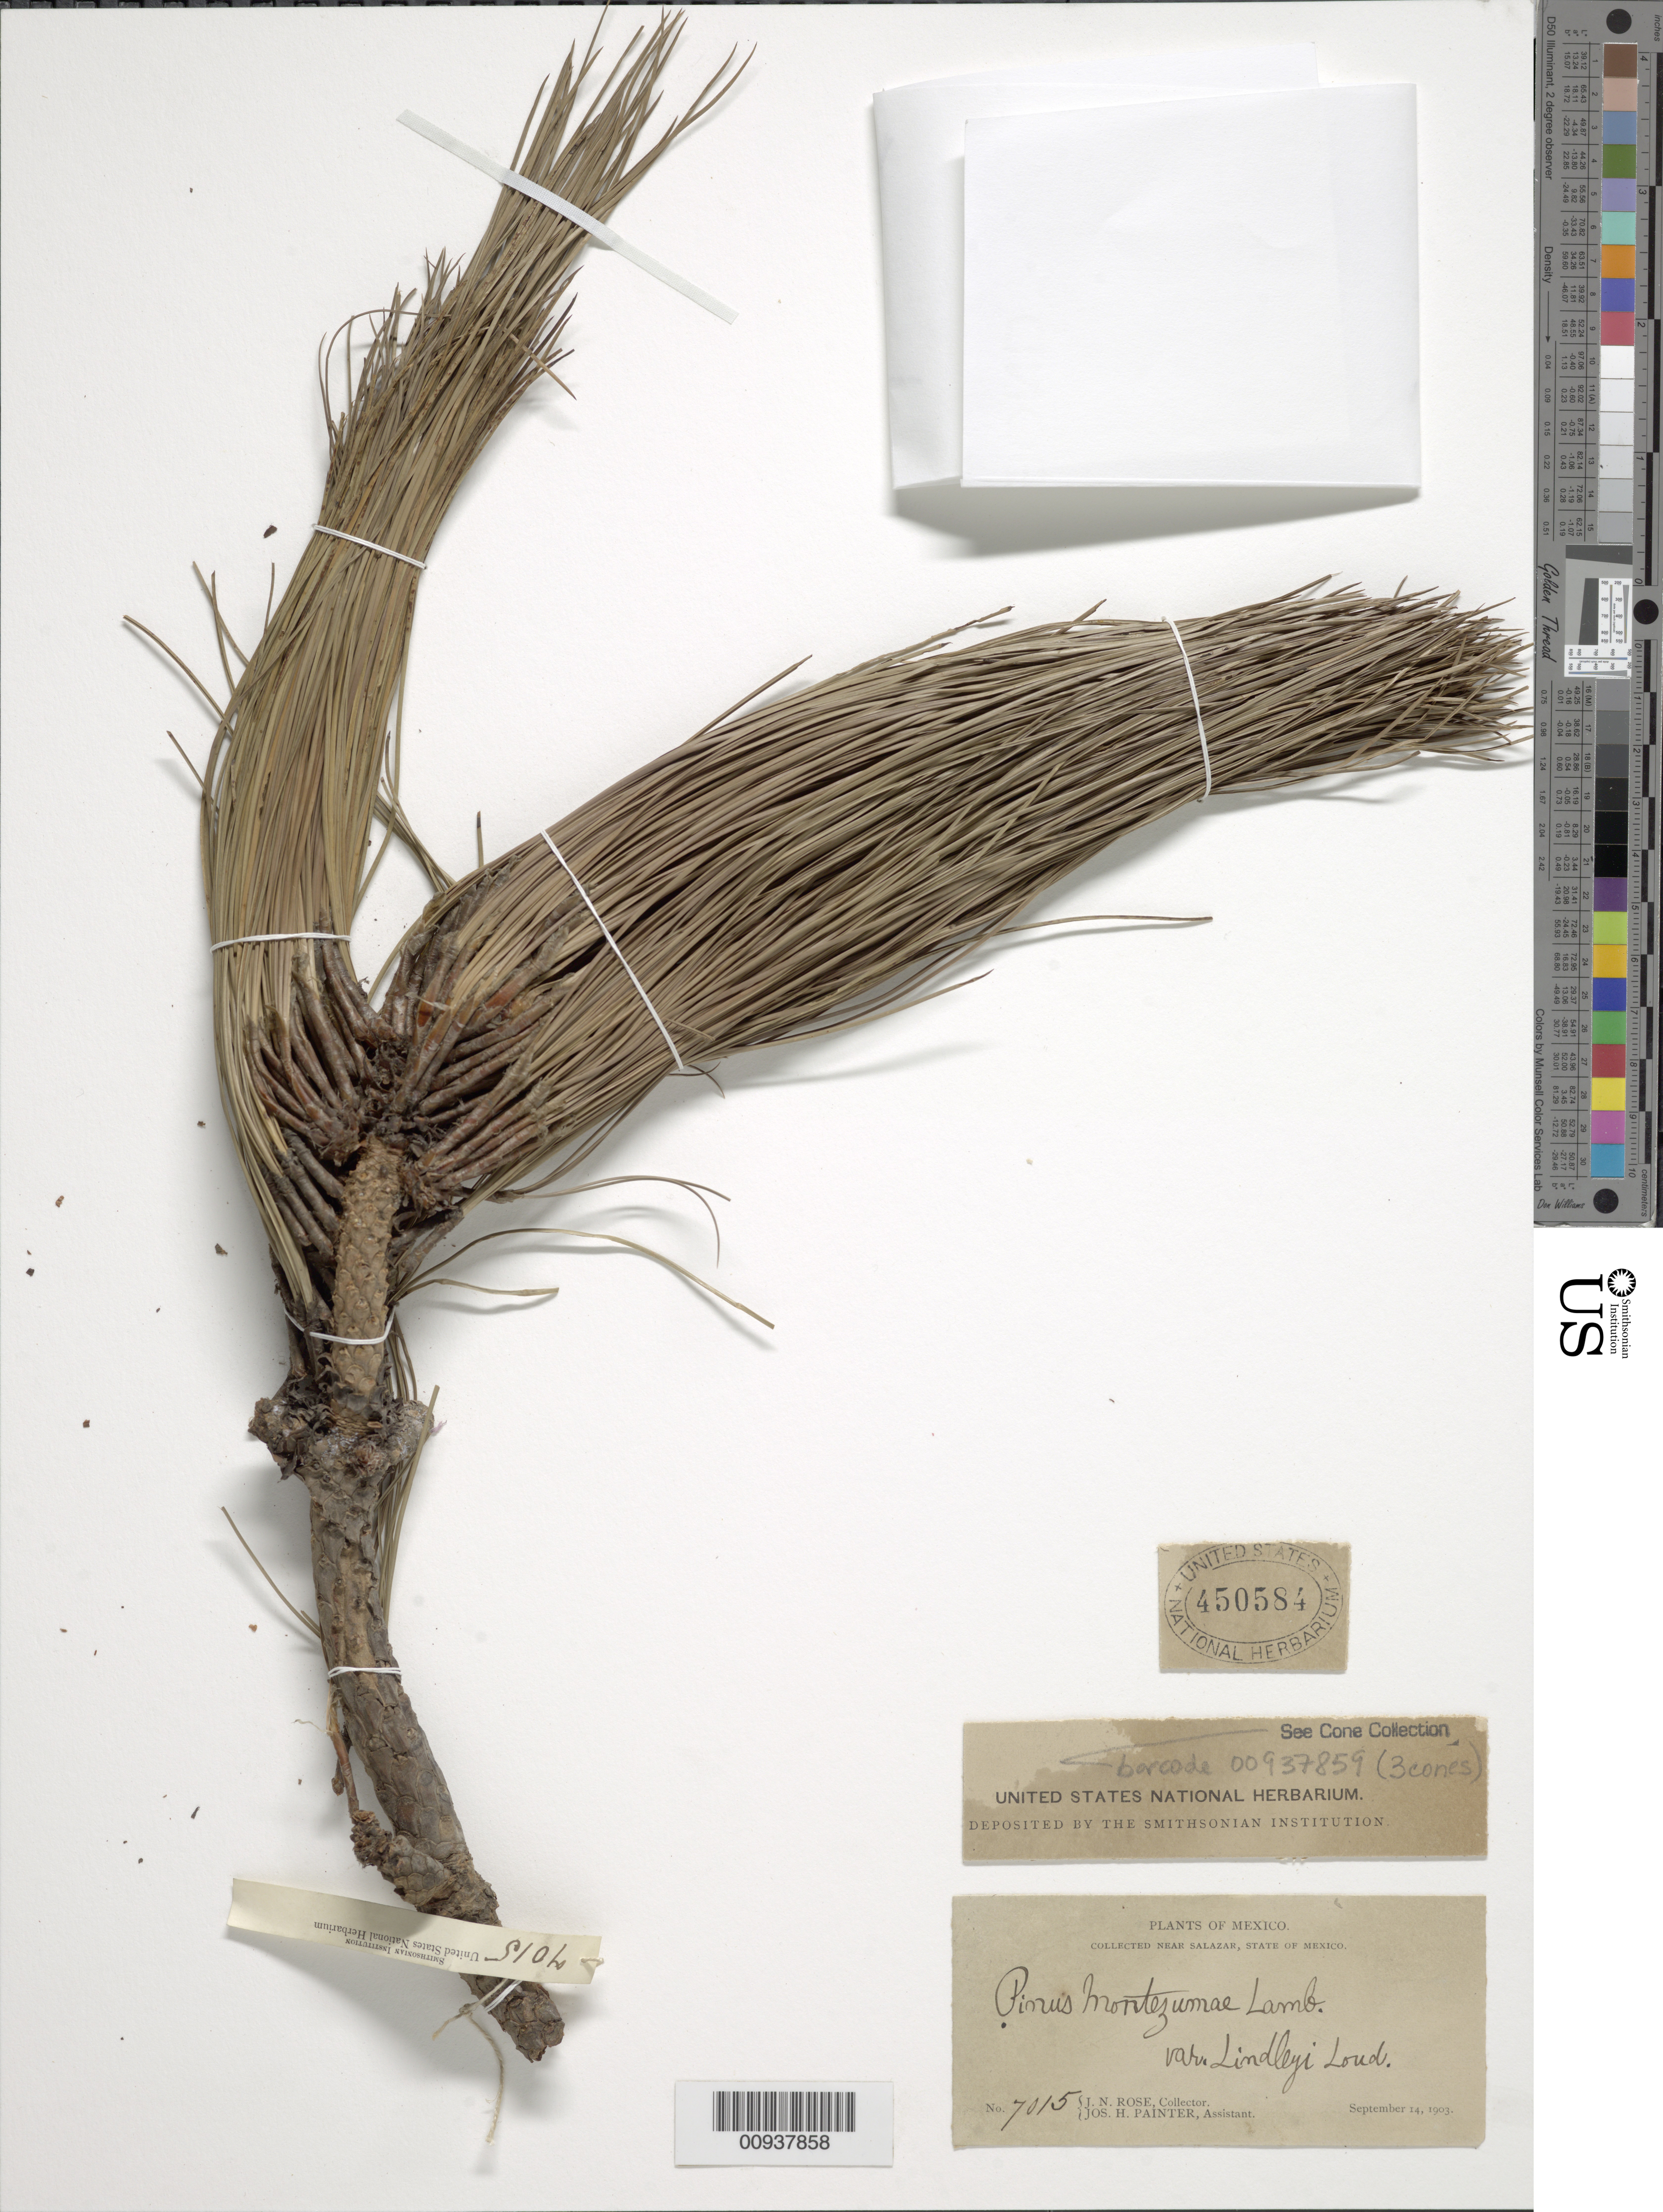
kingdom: Plantae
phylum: Tracheophyta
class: Pinopsida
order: Pinales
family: Pinaceae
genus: Pinus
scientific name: Pinus montezumae var. lindleyi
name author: Loudon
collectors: J. N. Rose & J. H. Painter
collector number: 7015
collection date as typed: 14 Sep 1903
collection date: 1903-09-14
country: Mexico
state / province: México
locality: Near Salazar.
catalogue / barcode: US 450584